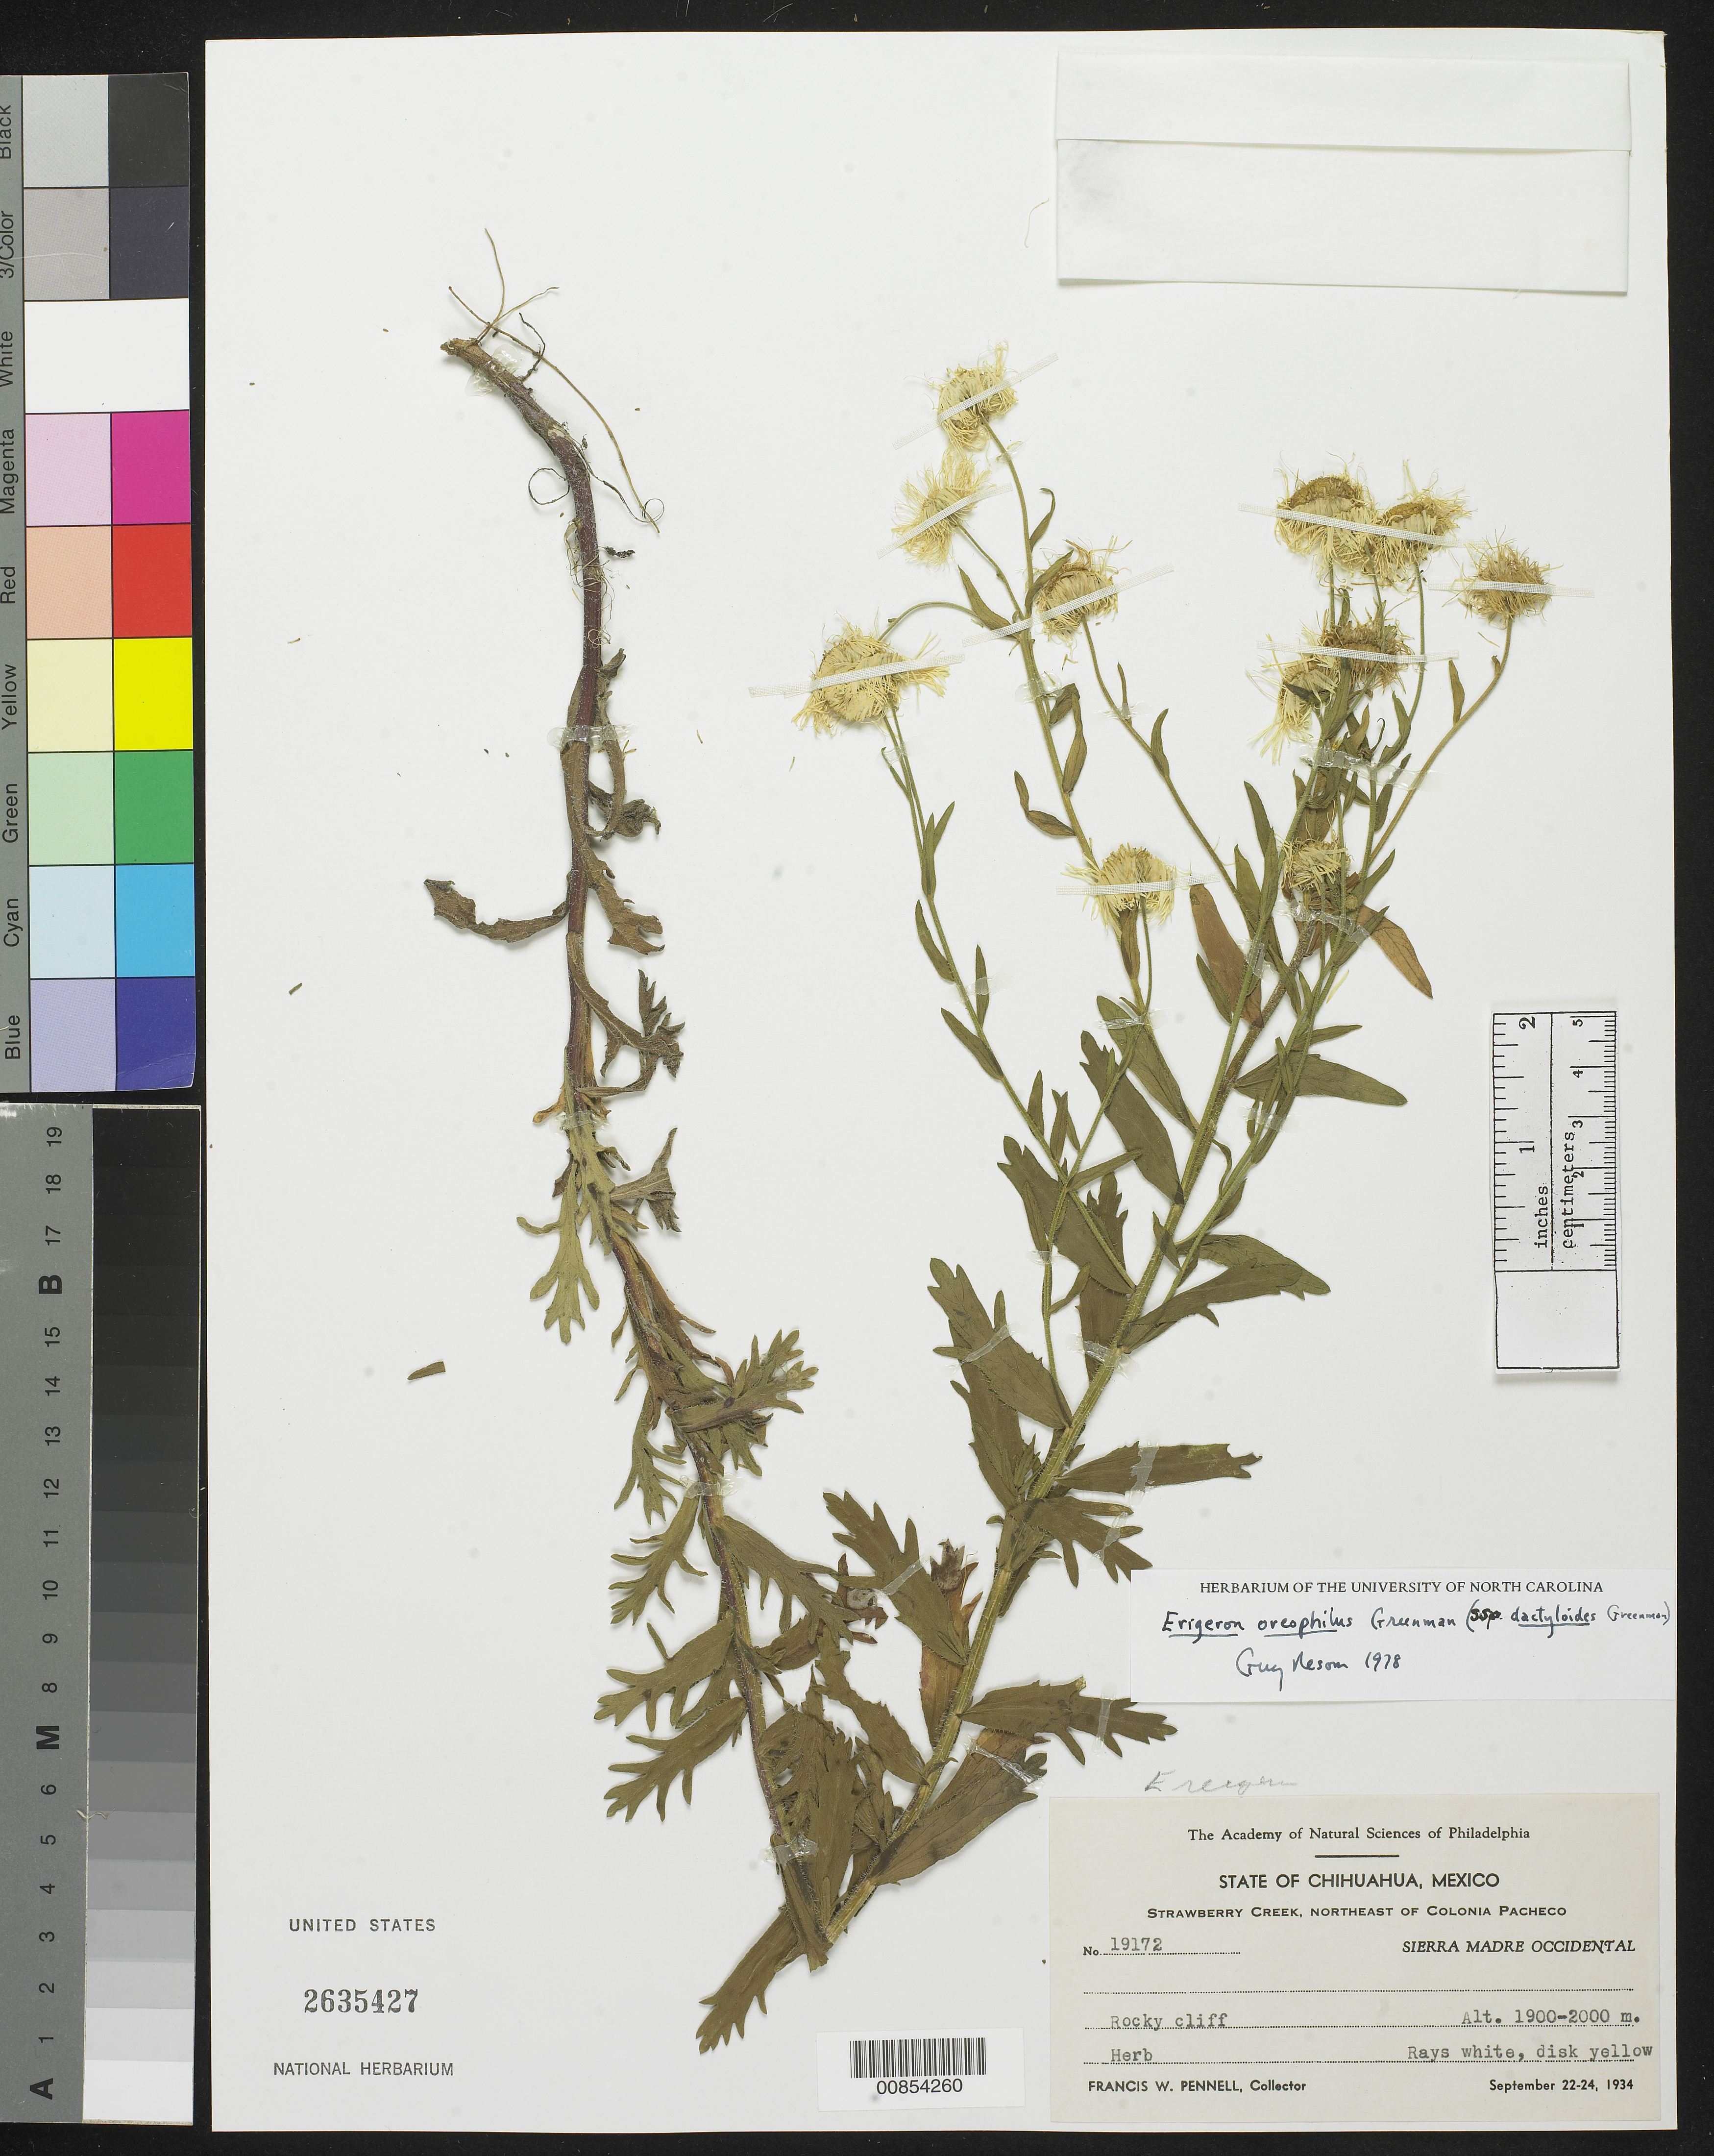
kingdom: Plantae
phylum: Tracheophyta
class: Magnoliopsida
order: Asterales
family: Asteraceae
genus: Erigeron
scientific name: Erigeron oreophilus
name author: Greenm.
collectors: F. W. Pennell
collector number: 19172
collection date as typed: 22 Sep 1934 to 24 Sep 1934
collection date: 1934-09-22/1934-09-24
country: Mexico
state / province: Chihuahua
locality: Strawberry Creek, northeast of Colonia Pacheco. Sierra Madre Occidental, Chihuahua.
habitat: Rocky cliff.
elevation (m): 2000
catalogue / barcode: US 2635427